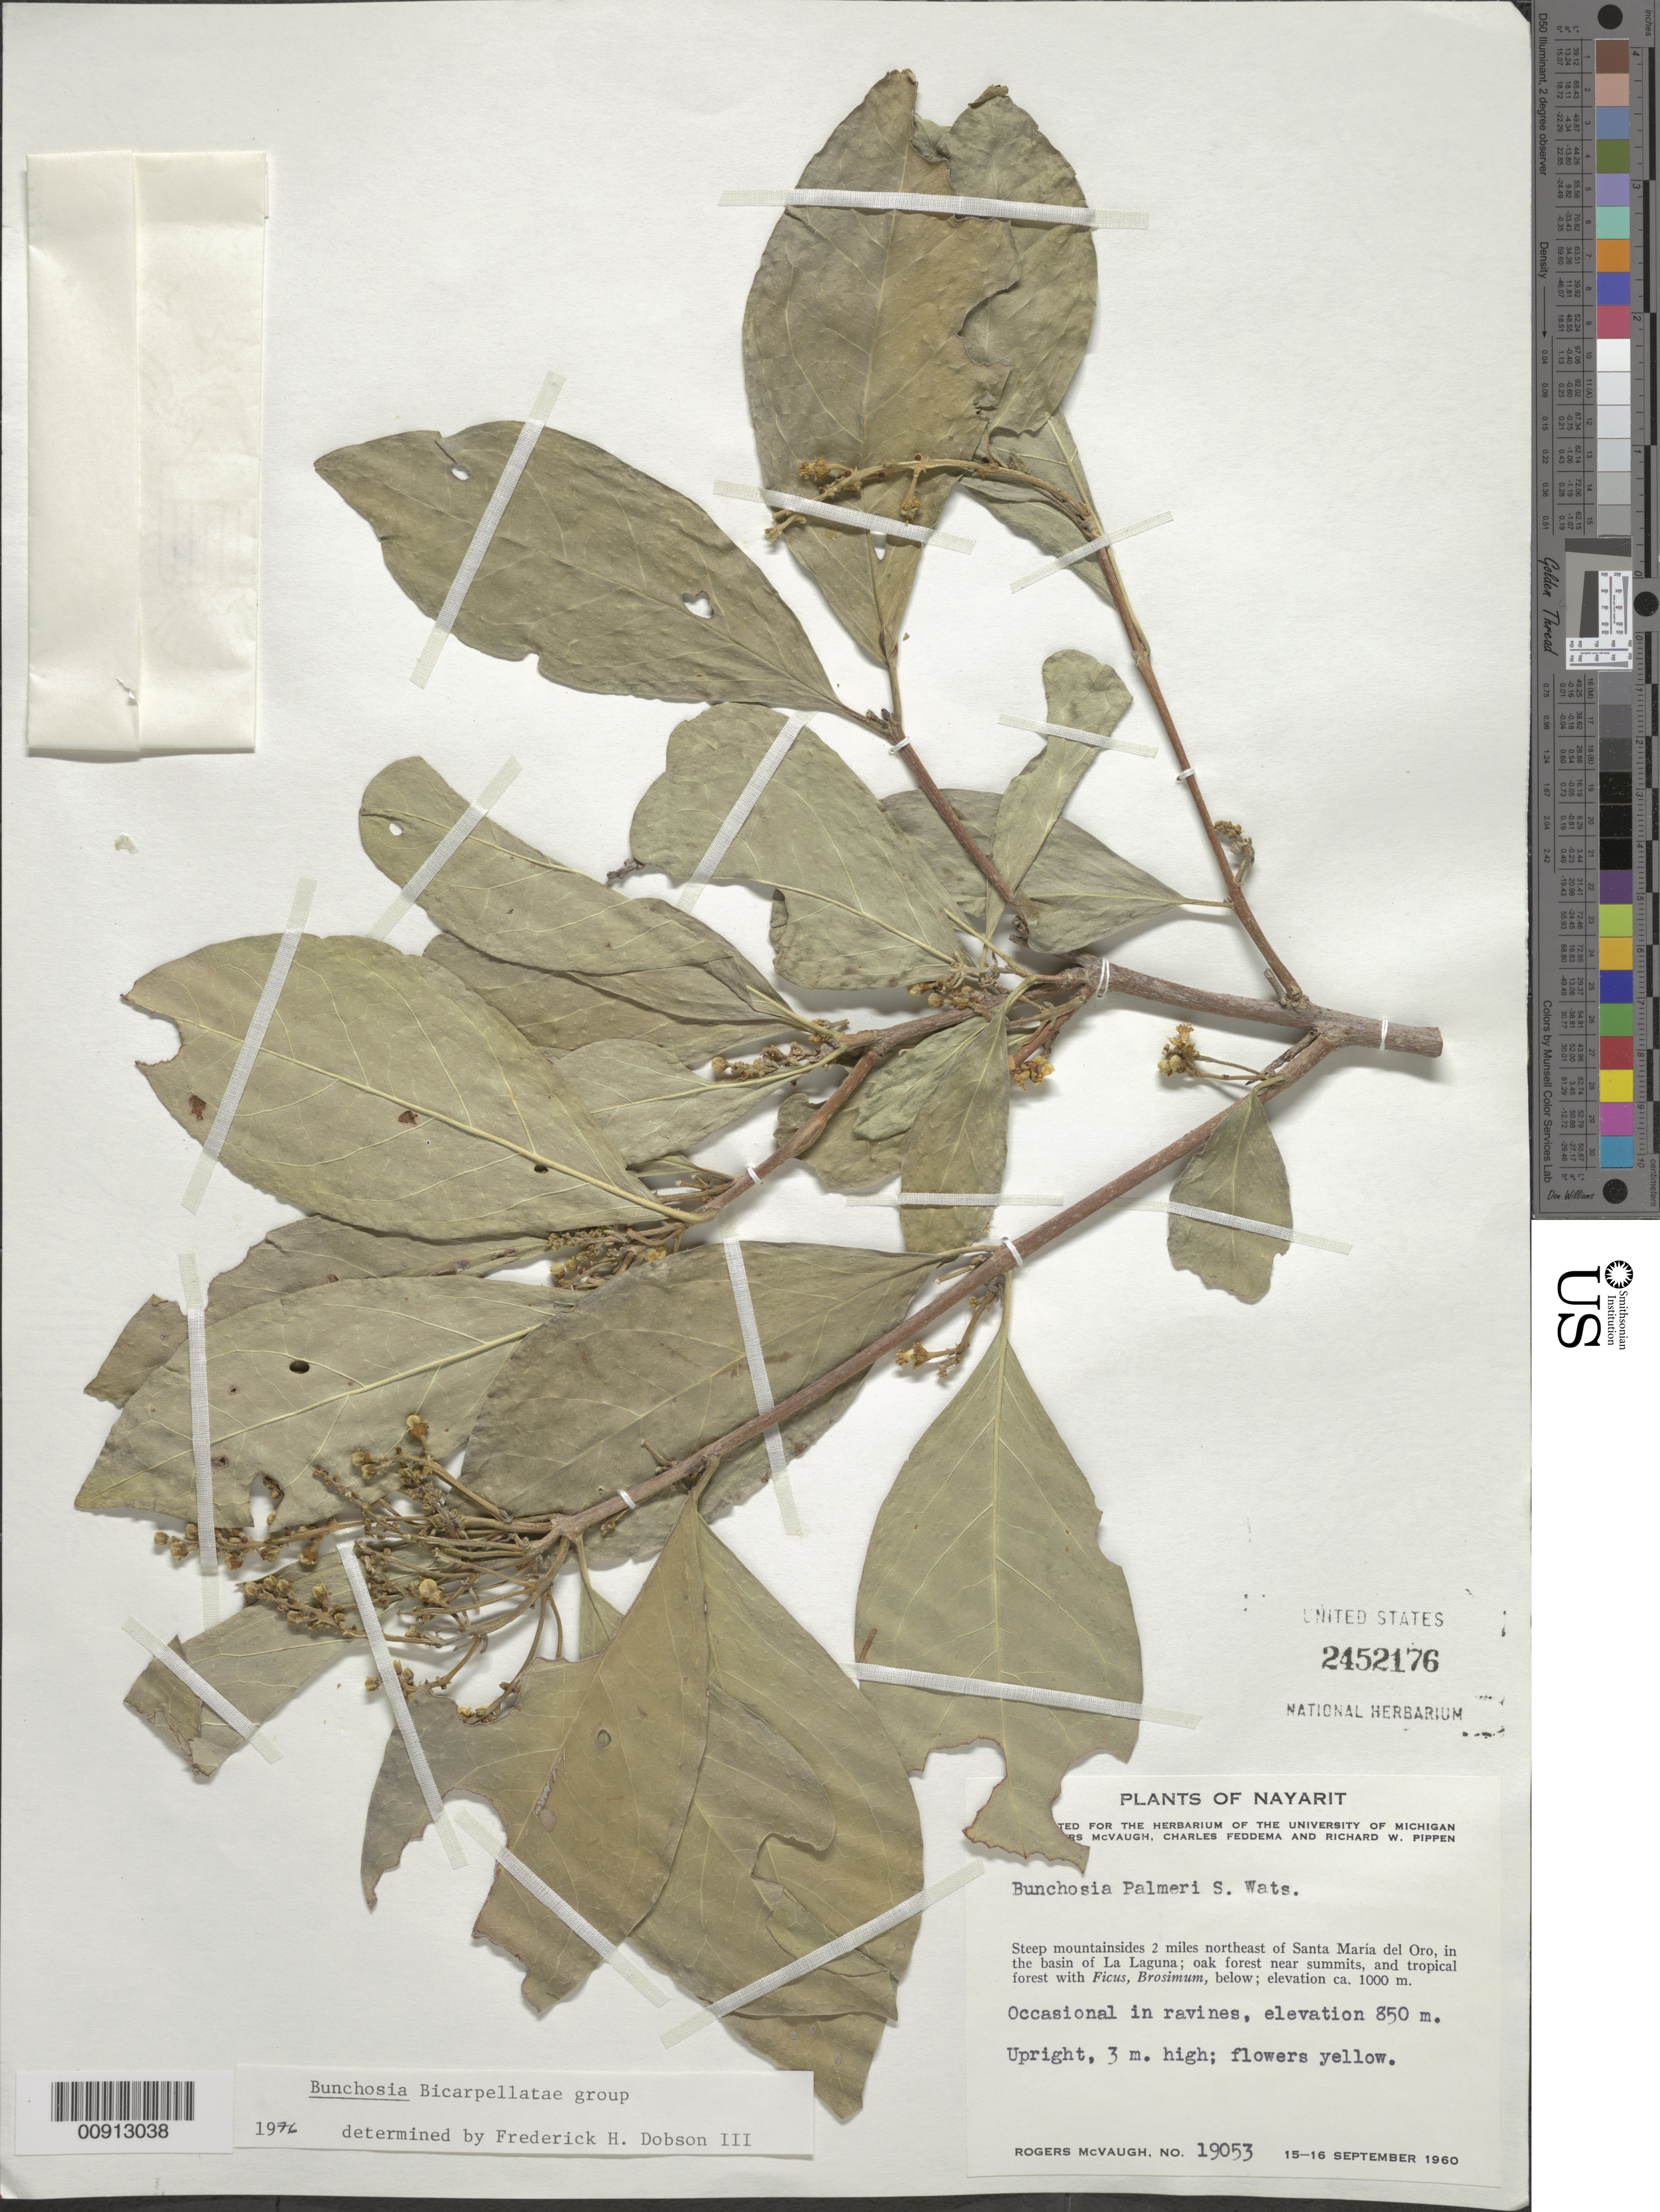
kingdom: Plantae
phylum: Tracheophyta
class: Magnoliopsida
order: Malpighiales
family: Malpighiaceae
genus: Bunchosia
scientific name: Bunchosia palmeri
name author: S. Watson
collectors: R. McVaugh, C. Feddema & R. W. Pippen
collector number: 19053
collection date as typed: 15 Sep 1960 to 16 Sep 1960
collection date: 1960-09-15/1960-09-16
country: Mexico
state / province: Nayarit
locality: Steep mountainsides 2 miles northeast of Santa María del Oro, in the basin of La Laguna.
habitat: Oak forest near summits, and tropical forest w/ Ficus, Brosimum, below.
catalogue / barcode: US 2452176